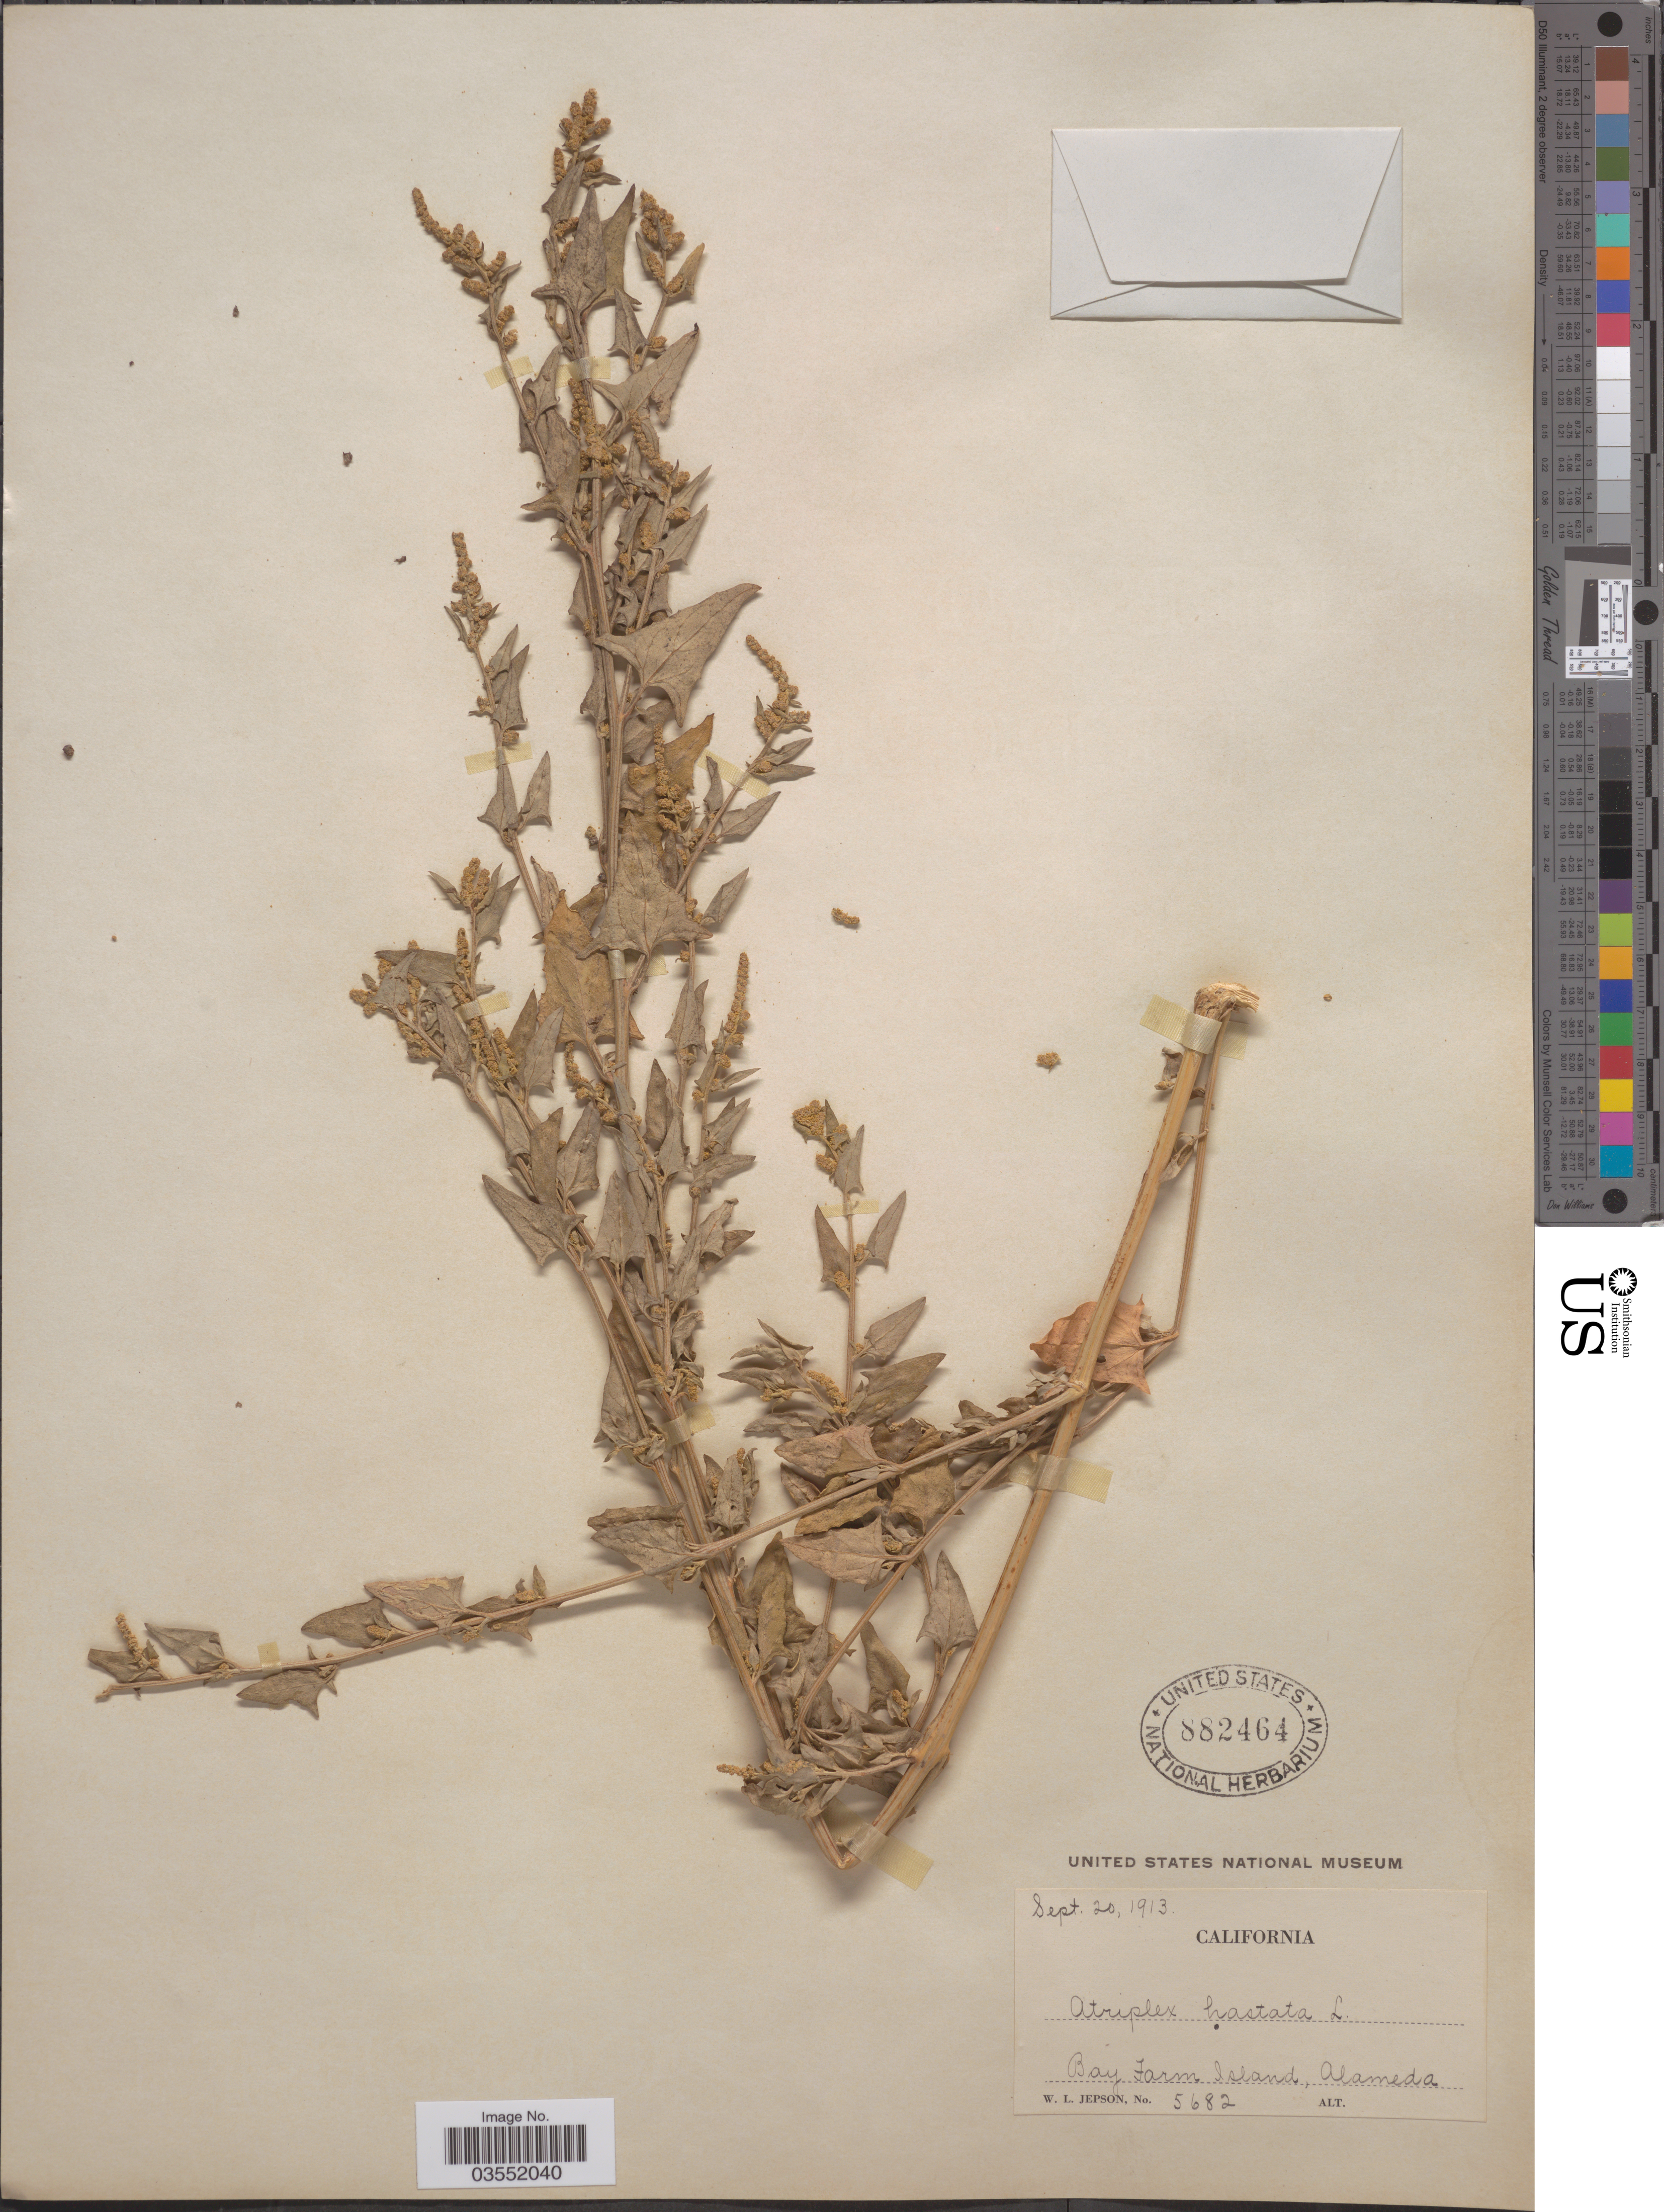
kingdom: Plantae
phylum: Tracheophyta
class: Magnoliopsida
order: Caryophyllales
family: Amaranthaceae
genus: Atriplex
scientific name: Atriplex hastata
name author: L.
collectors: W. L. Jepson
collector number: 5682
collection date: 1913-09-20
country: United States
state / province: California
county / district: Alameda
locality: Bay Farm Island, Alameda.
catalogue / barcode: US 882464